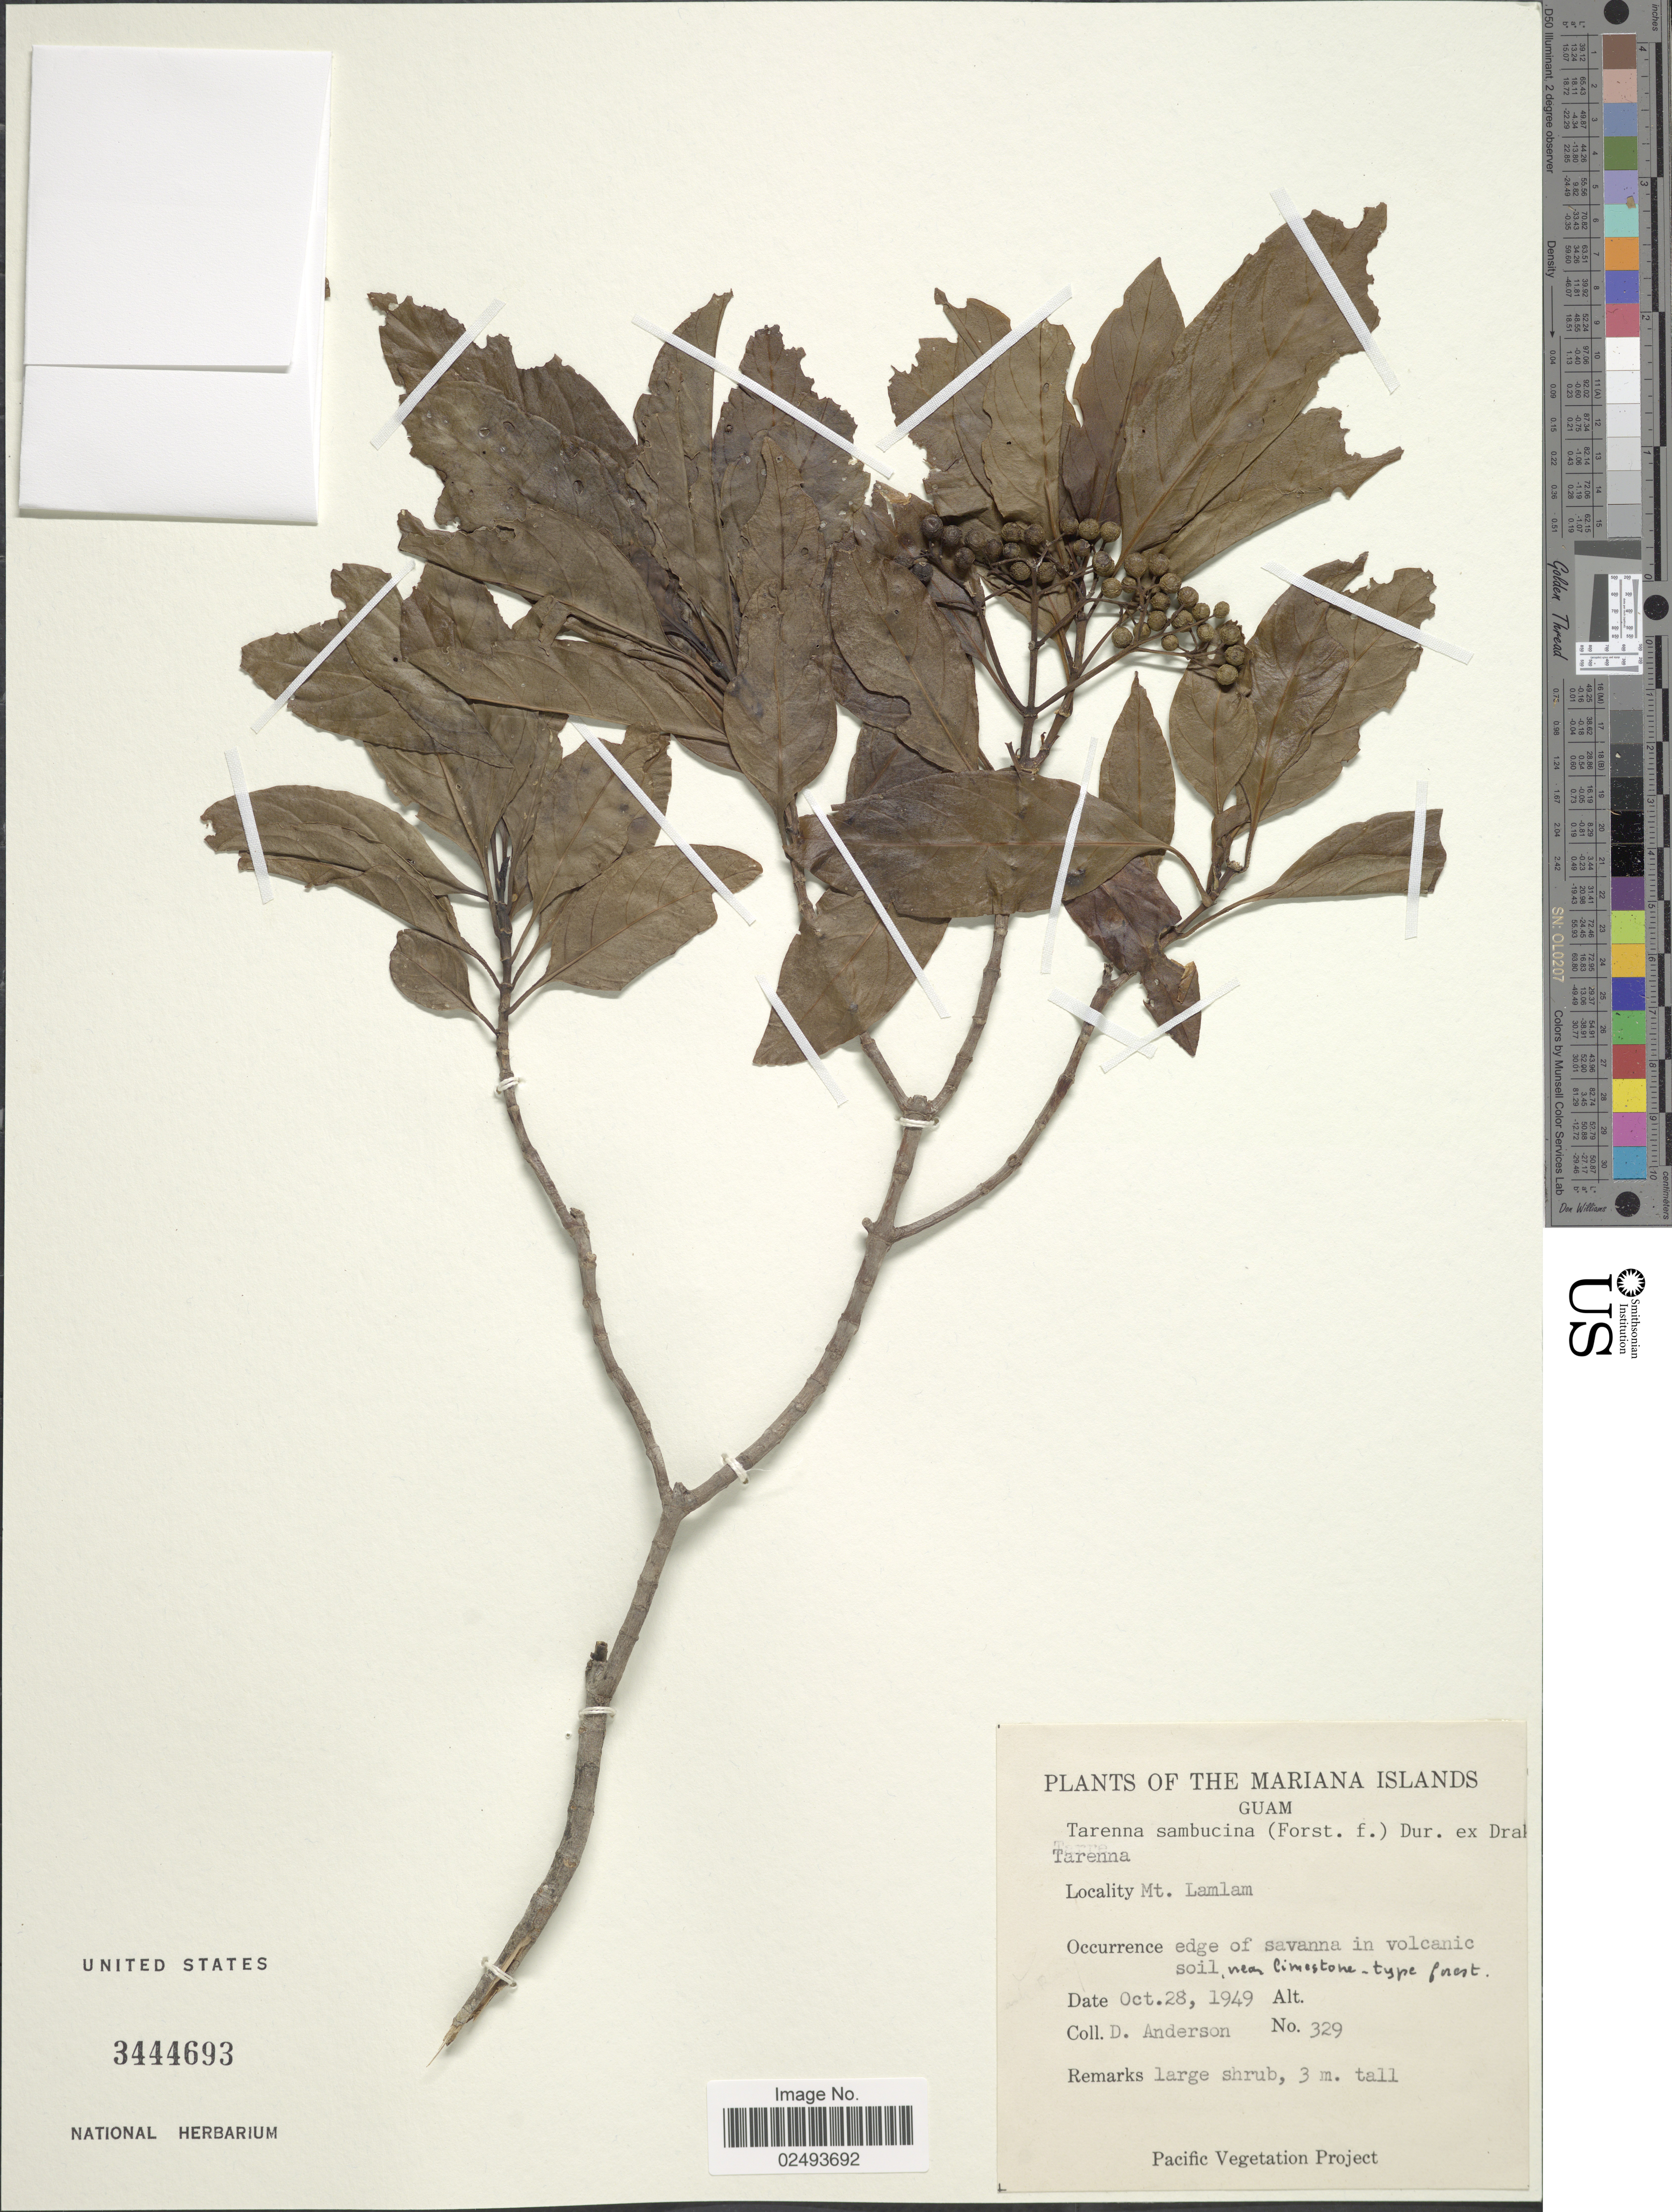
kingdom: Plantae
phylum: Tracheophyta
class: Magnoliopsida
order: Gentianales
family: Rubiaceae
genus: Tarenna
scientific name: Tarenna sambucina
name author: (G. Forst.) Drake ex Durand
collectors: D. Anderson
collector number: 329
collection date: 1949-10-28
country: Guam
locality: The Mariana Islands, Guam, Mt. Lamlam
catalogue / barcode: US 3444693